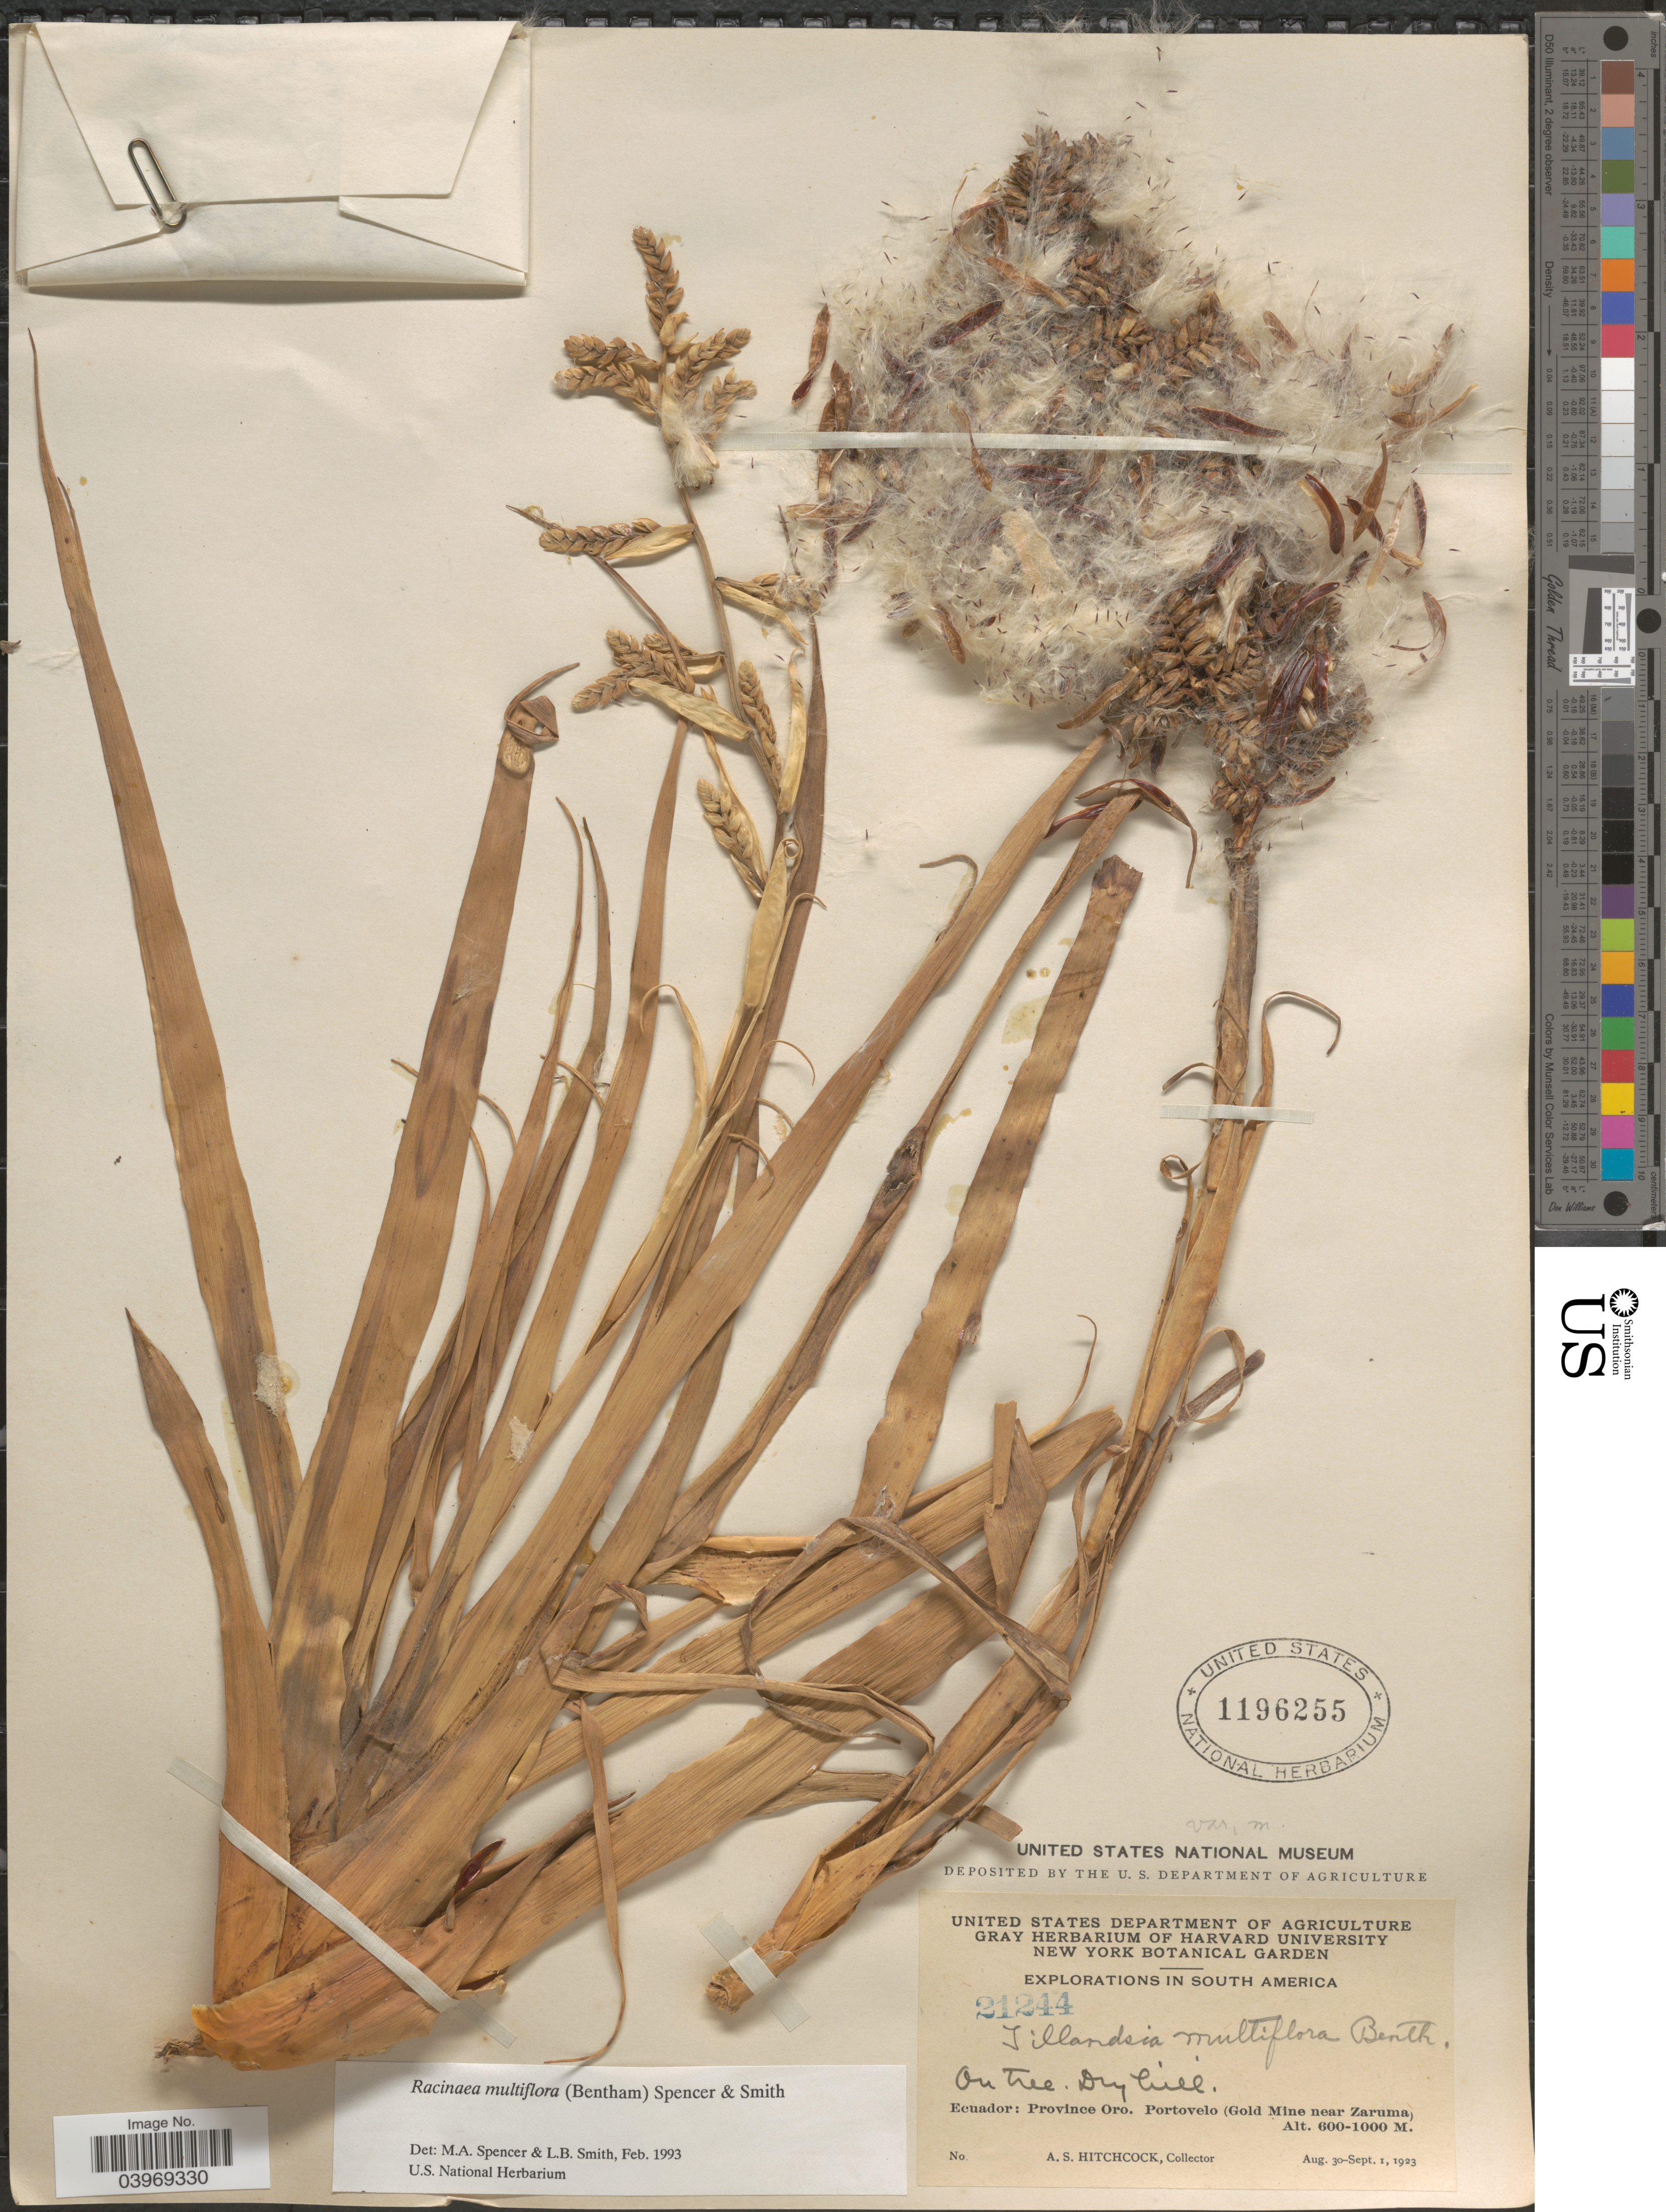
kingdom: Plantae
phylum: Tracheophyta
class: Liliopsida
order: Poales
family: Bromeliaceae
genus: Racinaea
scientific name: Racinaea multiflora var. multiflora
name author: (Benth.) M.A. Spencer & L.B. Sm.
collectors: A. S. Hitchcock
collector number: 21244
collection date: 1923-08-30/1923-09-01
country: Ecuador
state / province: El Oro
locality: Portovelo (Gold Mine near Zaruma).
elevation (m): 600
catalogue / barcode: US 1196255